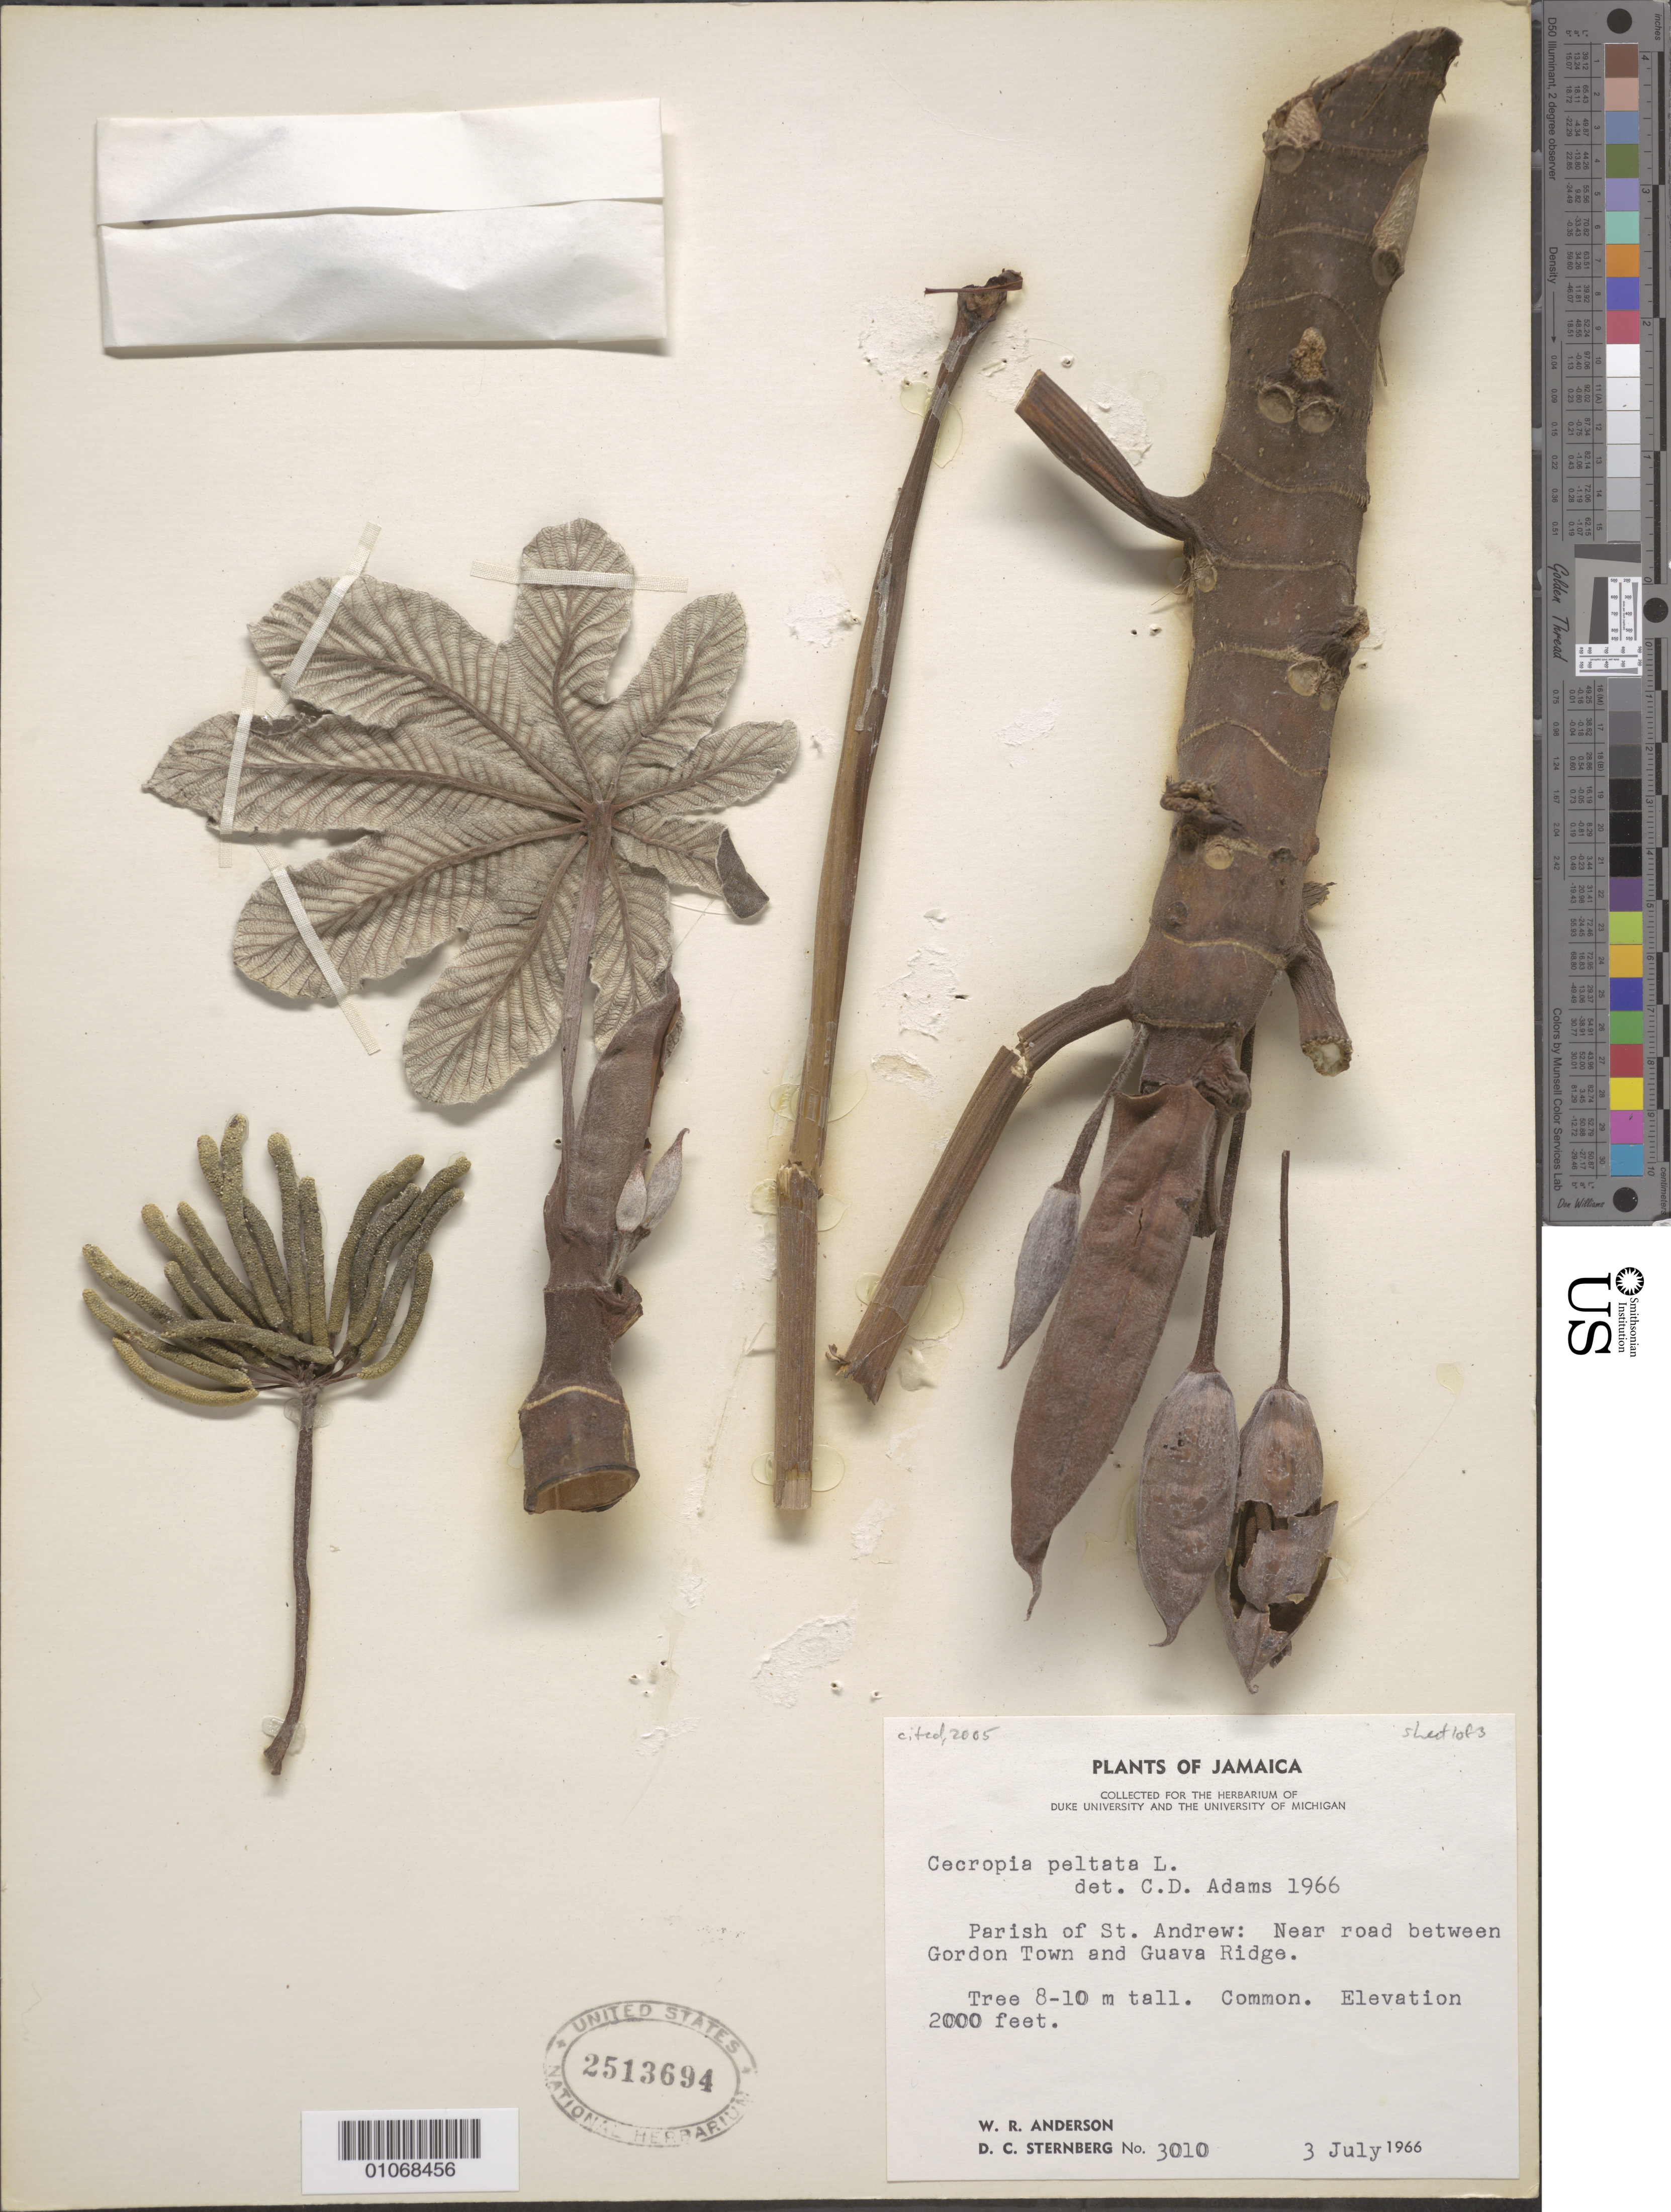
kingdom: Plantae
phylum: Tracheophyta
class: Magnoliopsida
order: Rosales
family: Urticaceae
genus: Cecropia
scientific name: Cecropia peltata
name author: L.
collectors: W. R. Anderson & D. Sternberg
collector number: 3010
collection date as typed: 03 Jul 1966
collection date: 1966-07-03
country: Jamaica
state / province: Saint Andrew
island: Jamaica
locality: Near road between Gordon town and Guava Ridge.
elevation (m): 610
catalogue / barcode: US 2513694